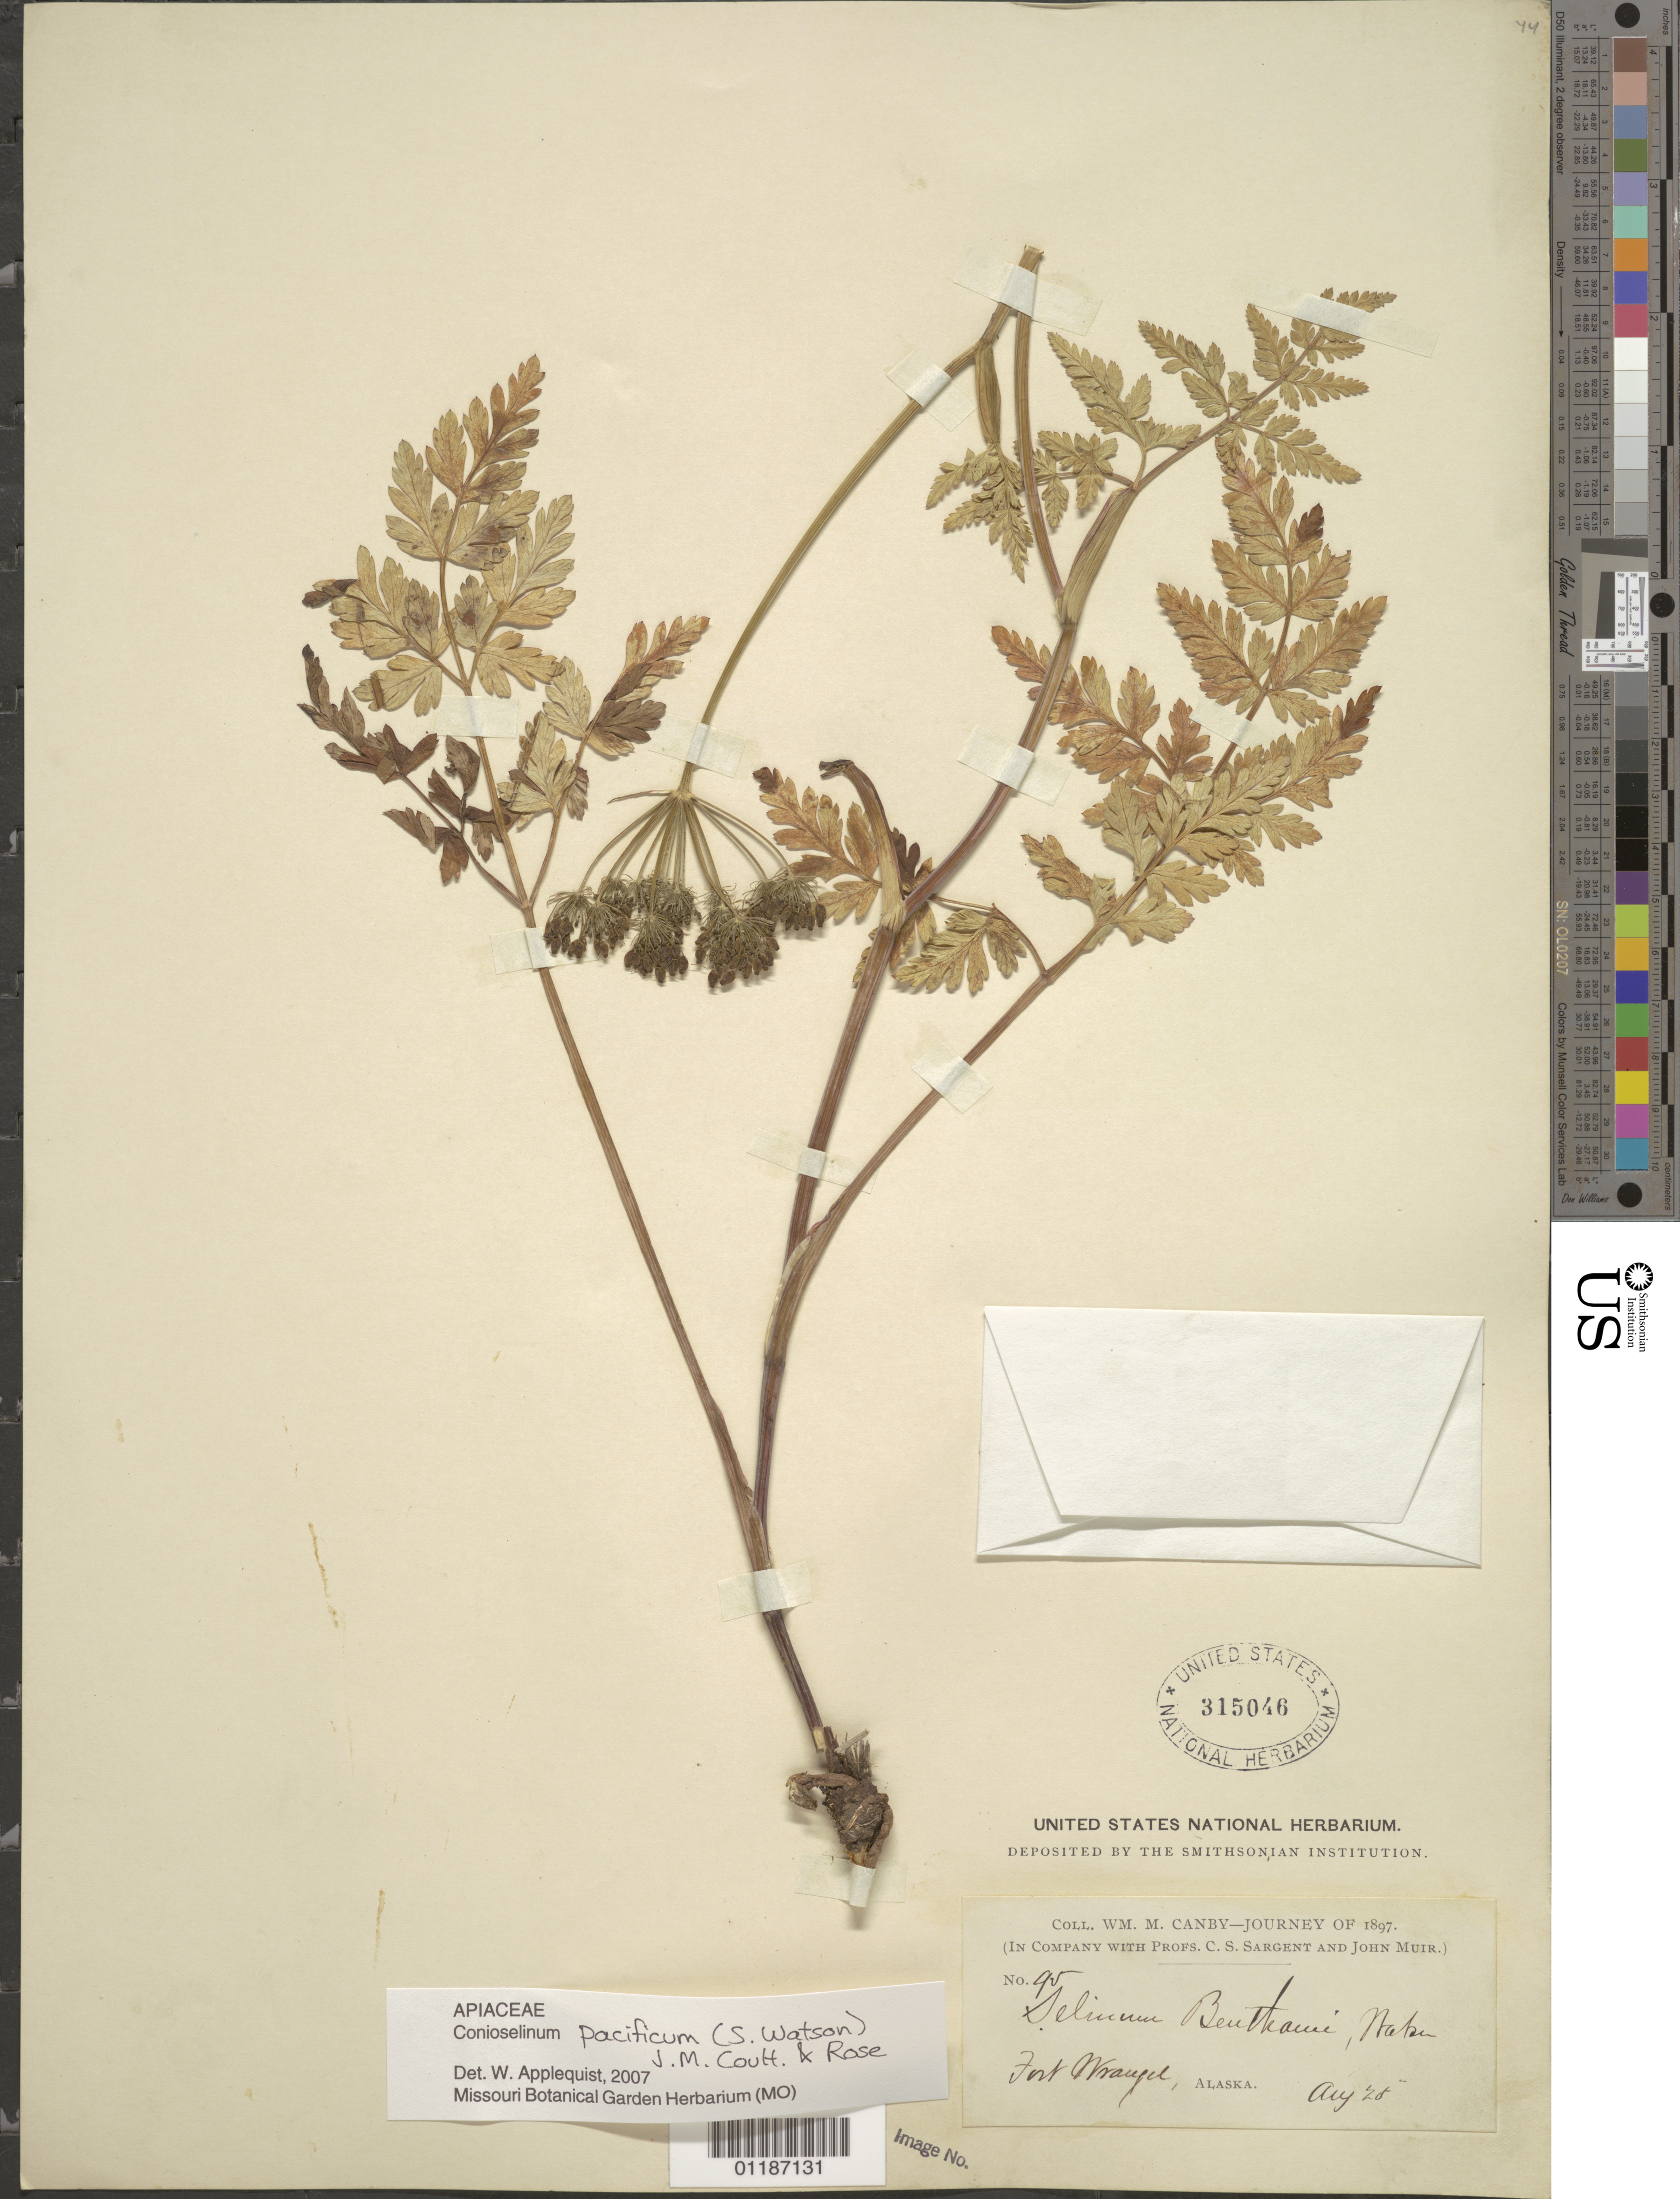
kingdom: Plantae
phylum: Tracheophyta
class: Magnoliopsida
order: Apiales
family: Apiaceae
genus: Conioselinum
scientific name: Conioselinum pacificum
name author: (S. Watson) J.M. Coult. & Rose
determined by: Applequist, W. L.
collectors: W. M. Canby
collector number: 95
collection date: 1897-08-25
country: United States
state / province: Alaska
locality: Fort Wrangell.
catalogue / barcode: US 315046